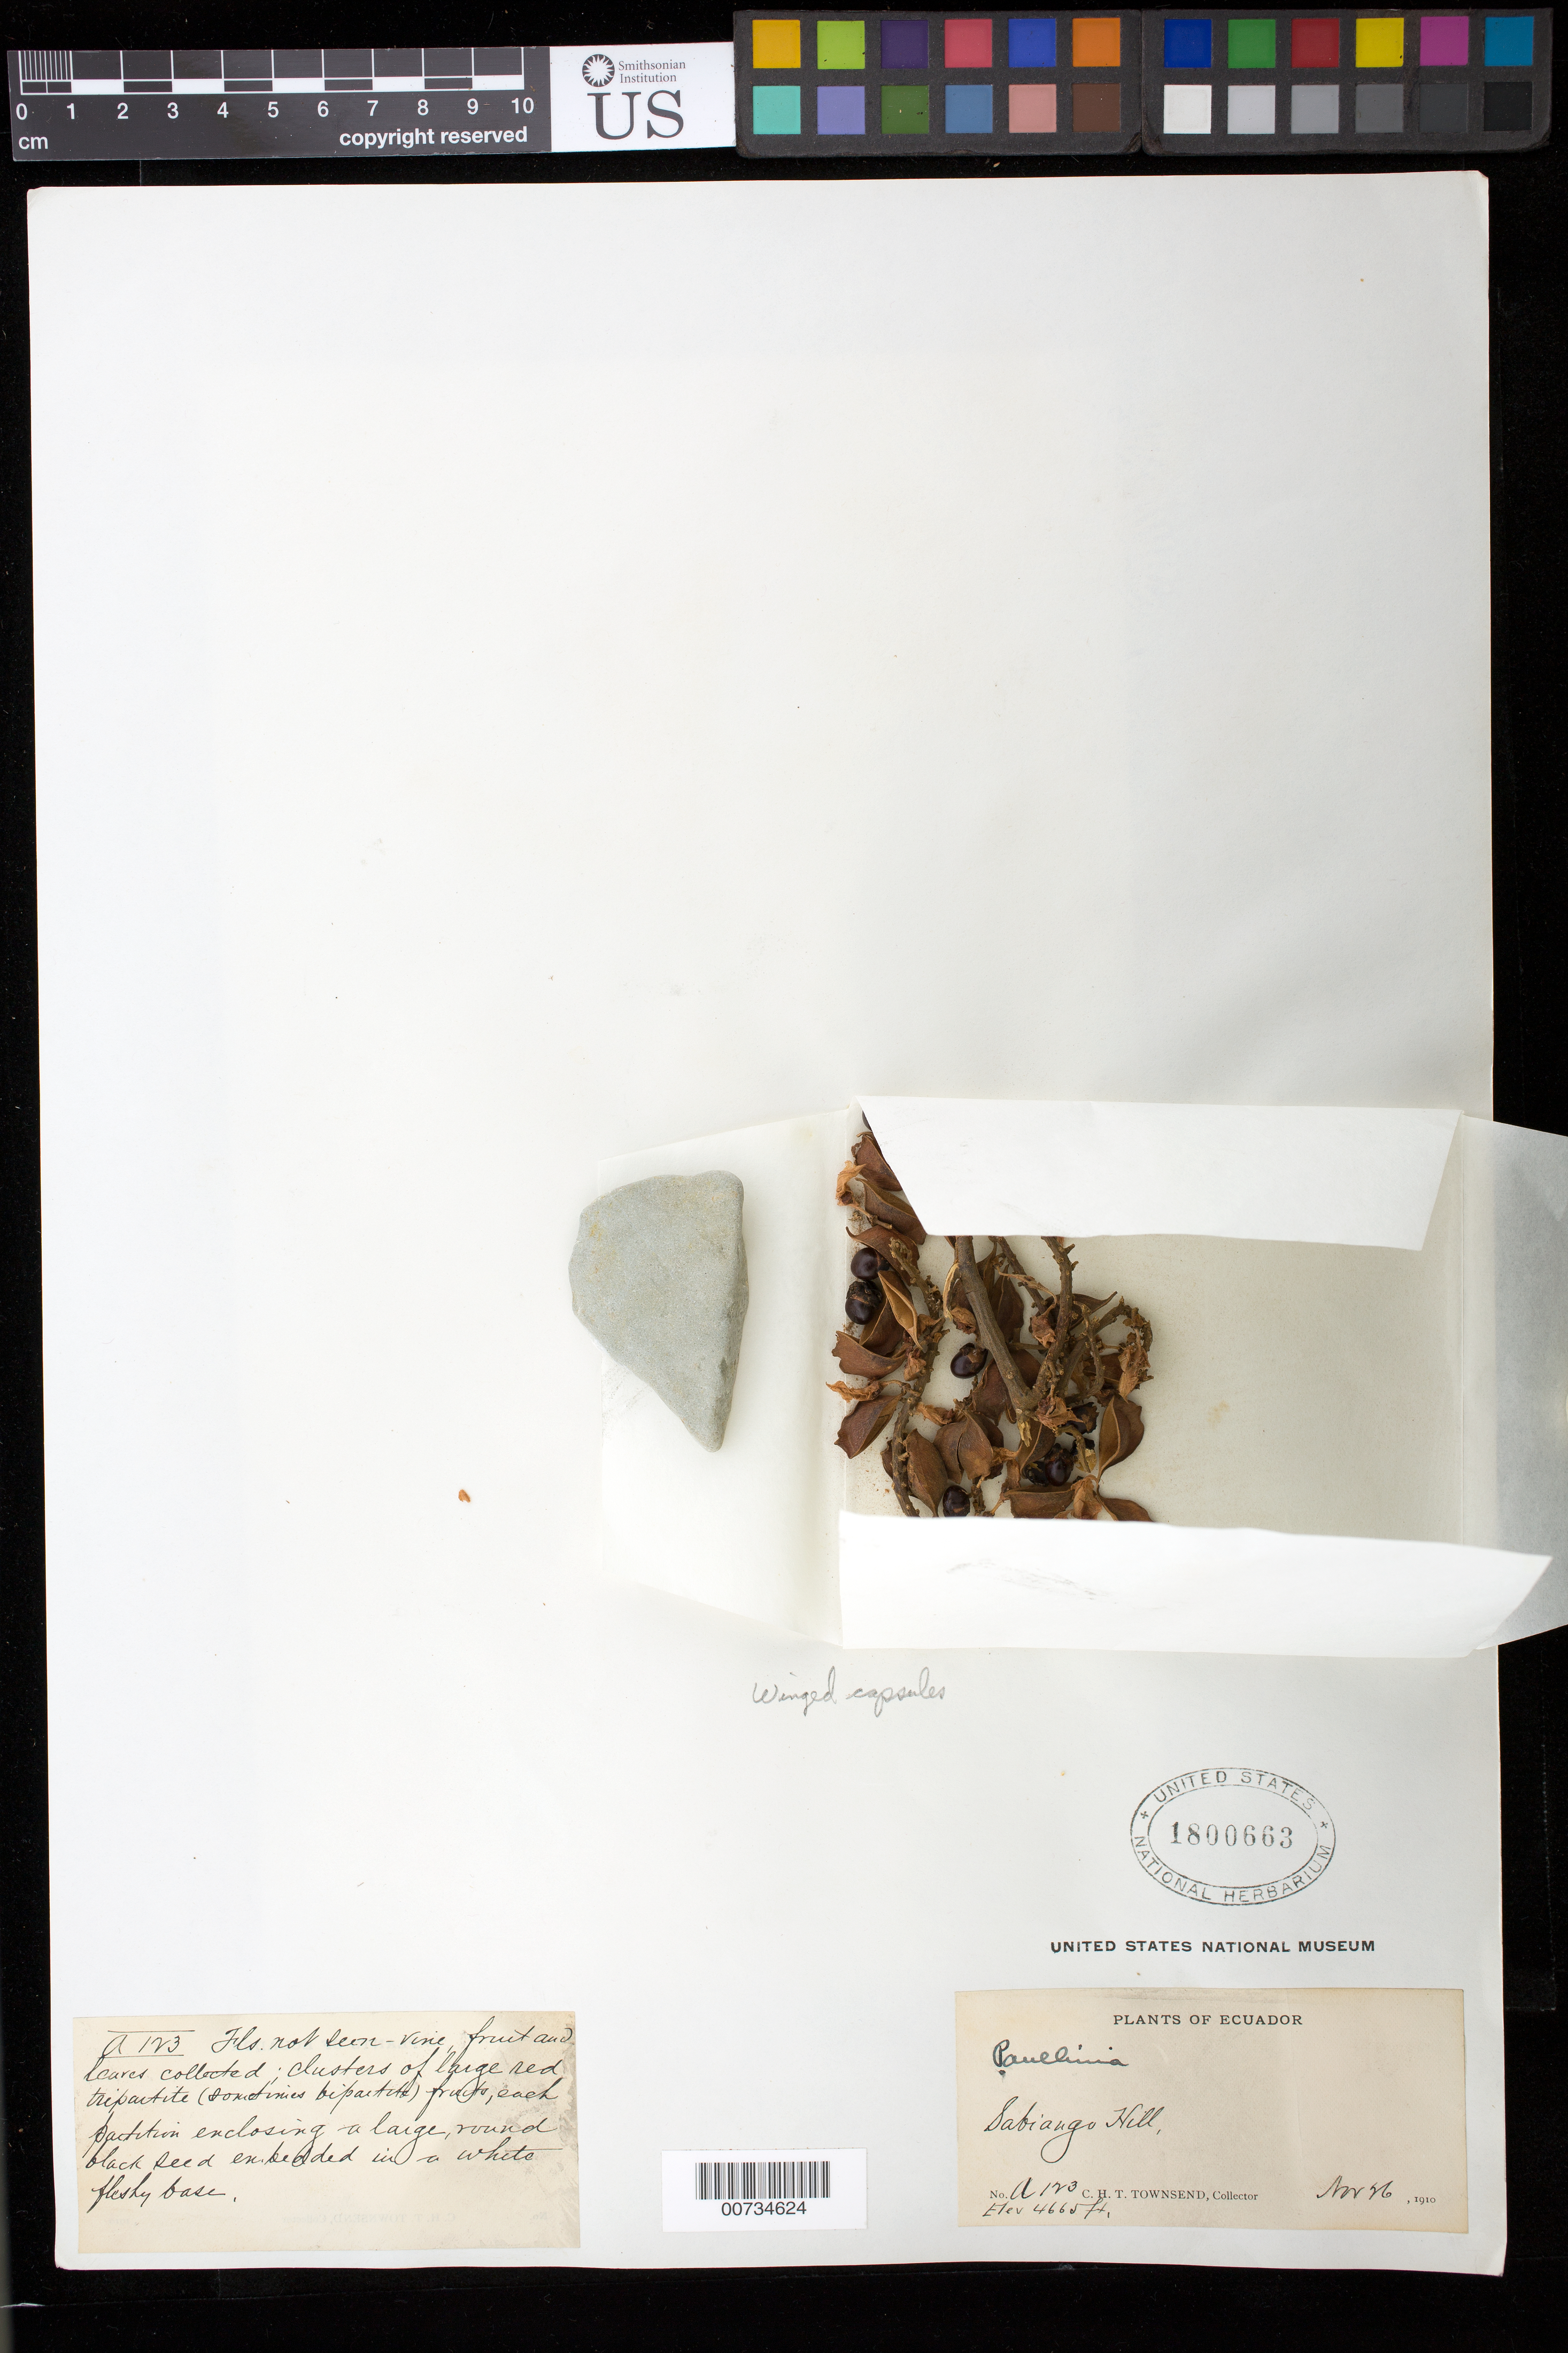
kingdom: Plantae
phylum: Tracheophyta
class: Magnoliopsida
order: Sapindales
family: Sapindaceae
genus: Paullinia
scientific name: Paullinia sp.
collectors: C. H. T. Townsend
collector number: A120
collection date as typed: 26 Nov 1910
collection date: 1910-11-26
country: Ecuador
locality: Sabiango Hill.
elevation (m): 1422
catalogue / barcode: US 1800663